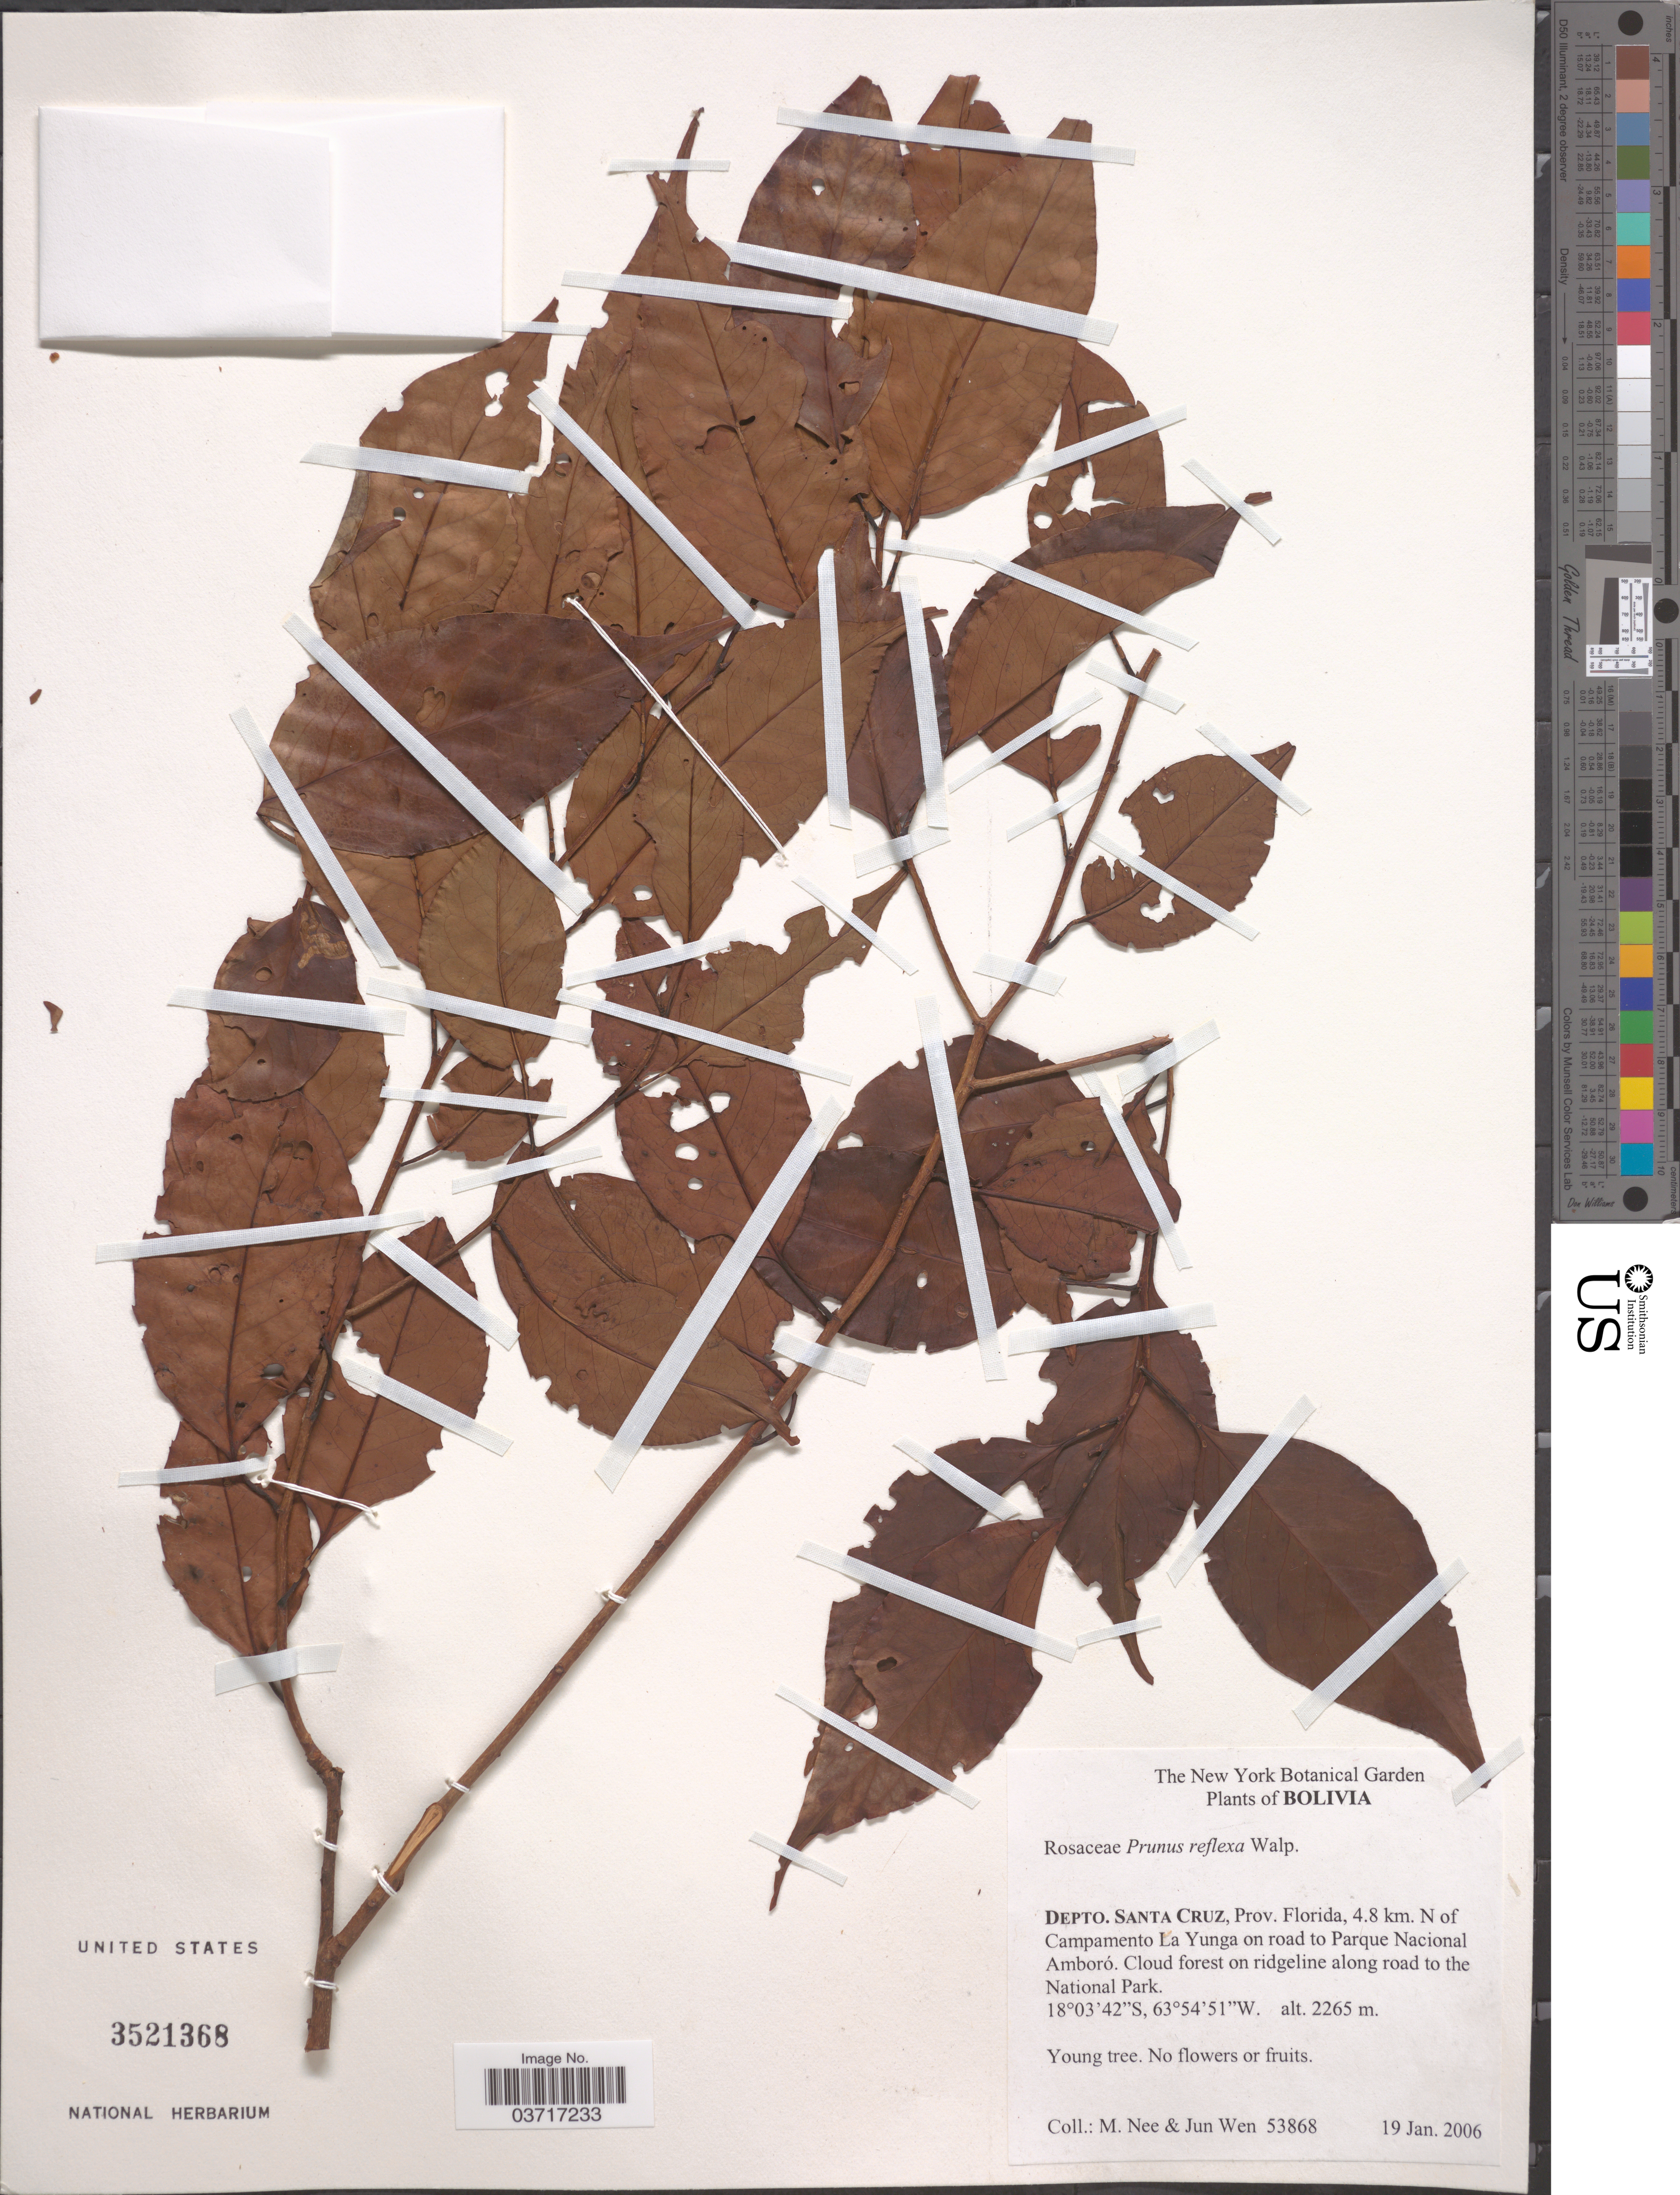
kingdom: Plantae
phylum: Tracheophyta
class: Magnoliopsida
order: Rosales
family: Rosaceae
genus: Prunus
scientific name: Prunus sp.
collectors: M. Nee & J. Wen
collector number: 53868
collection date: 2006-01-19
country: Bolivia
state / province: Santa Cruz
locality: Depto. Santa Cruz, Prov. Florida, 4.8 km. N of Campamento La Yunga on road to Parque Nacional Amboró on ridgeline along road to the National Park.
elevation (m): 2265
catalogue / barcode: US 3521368